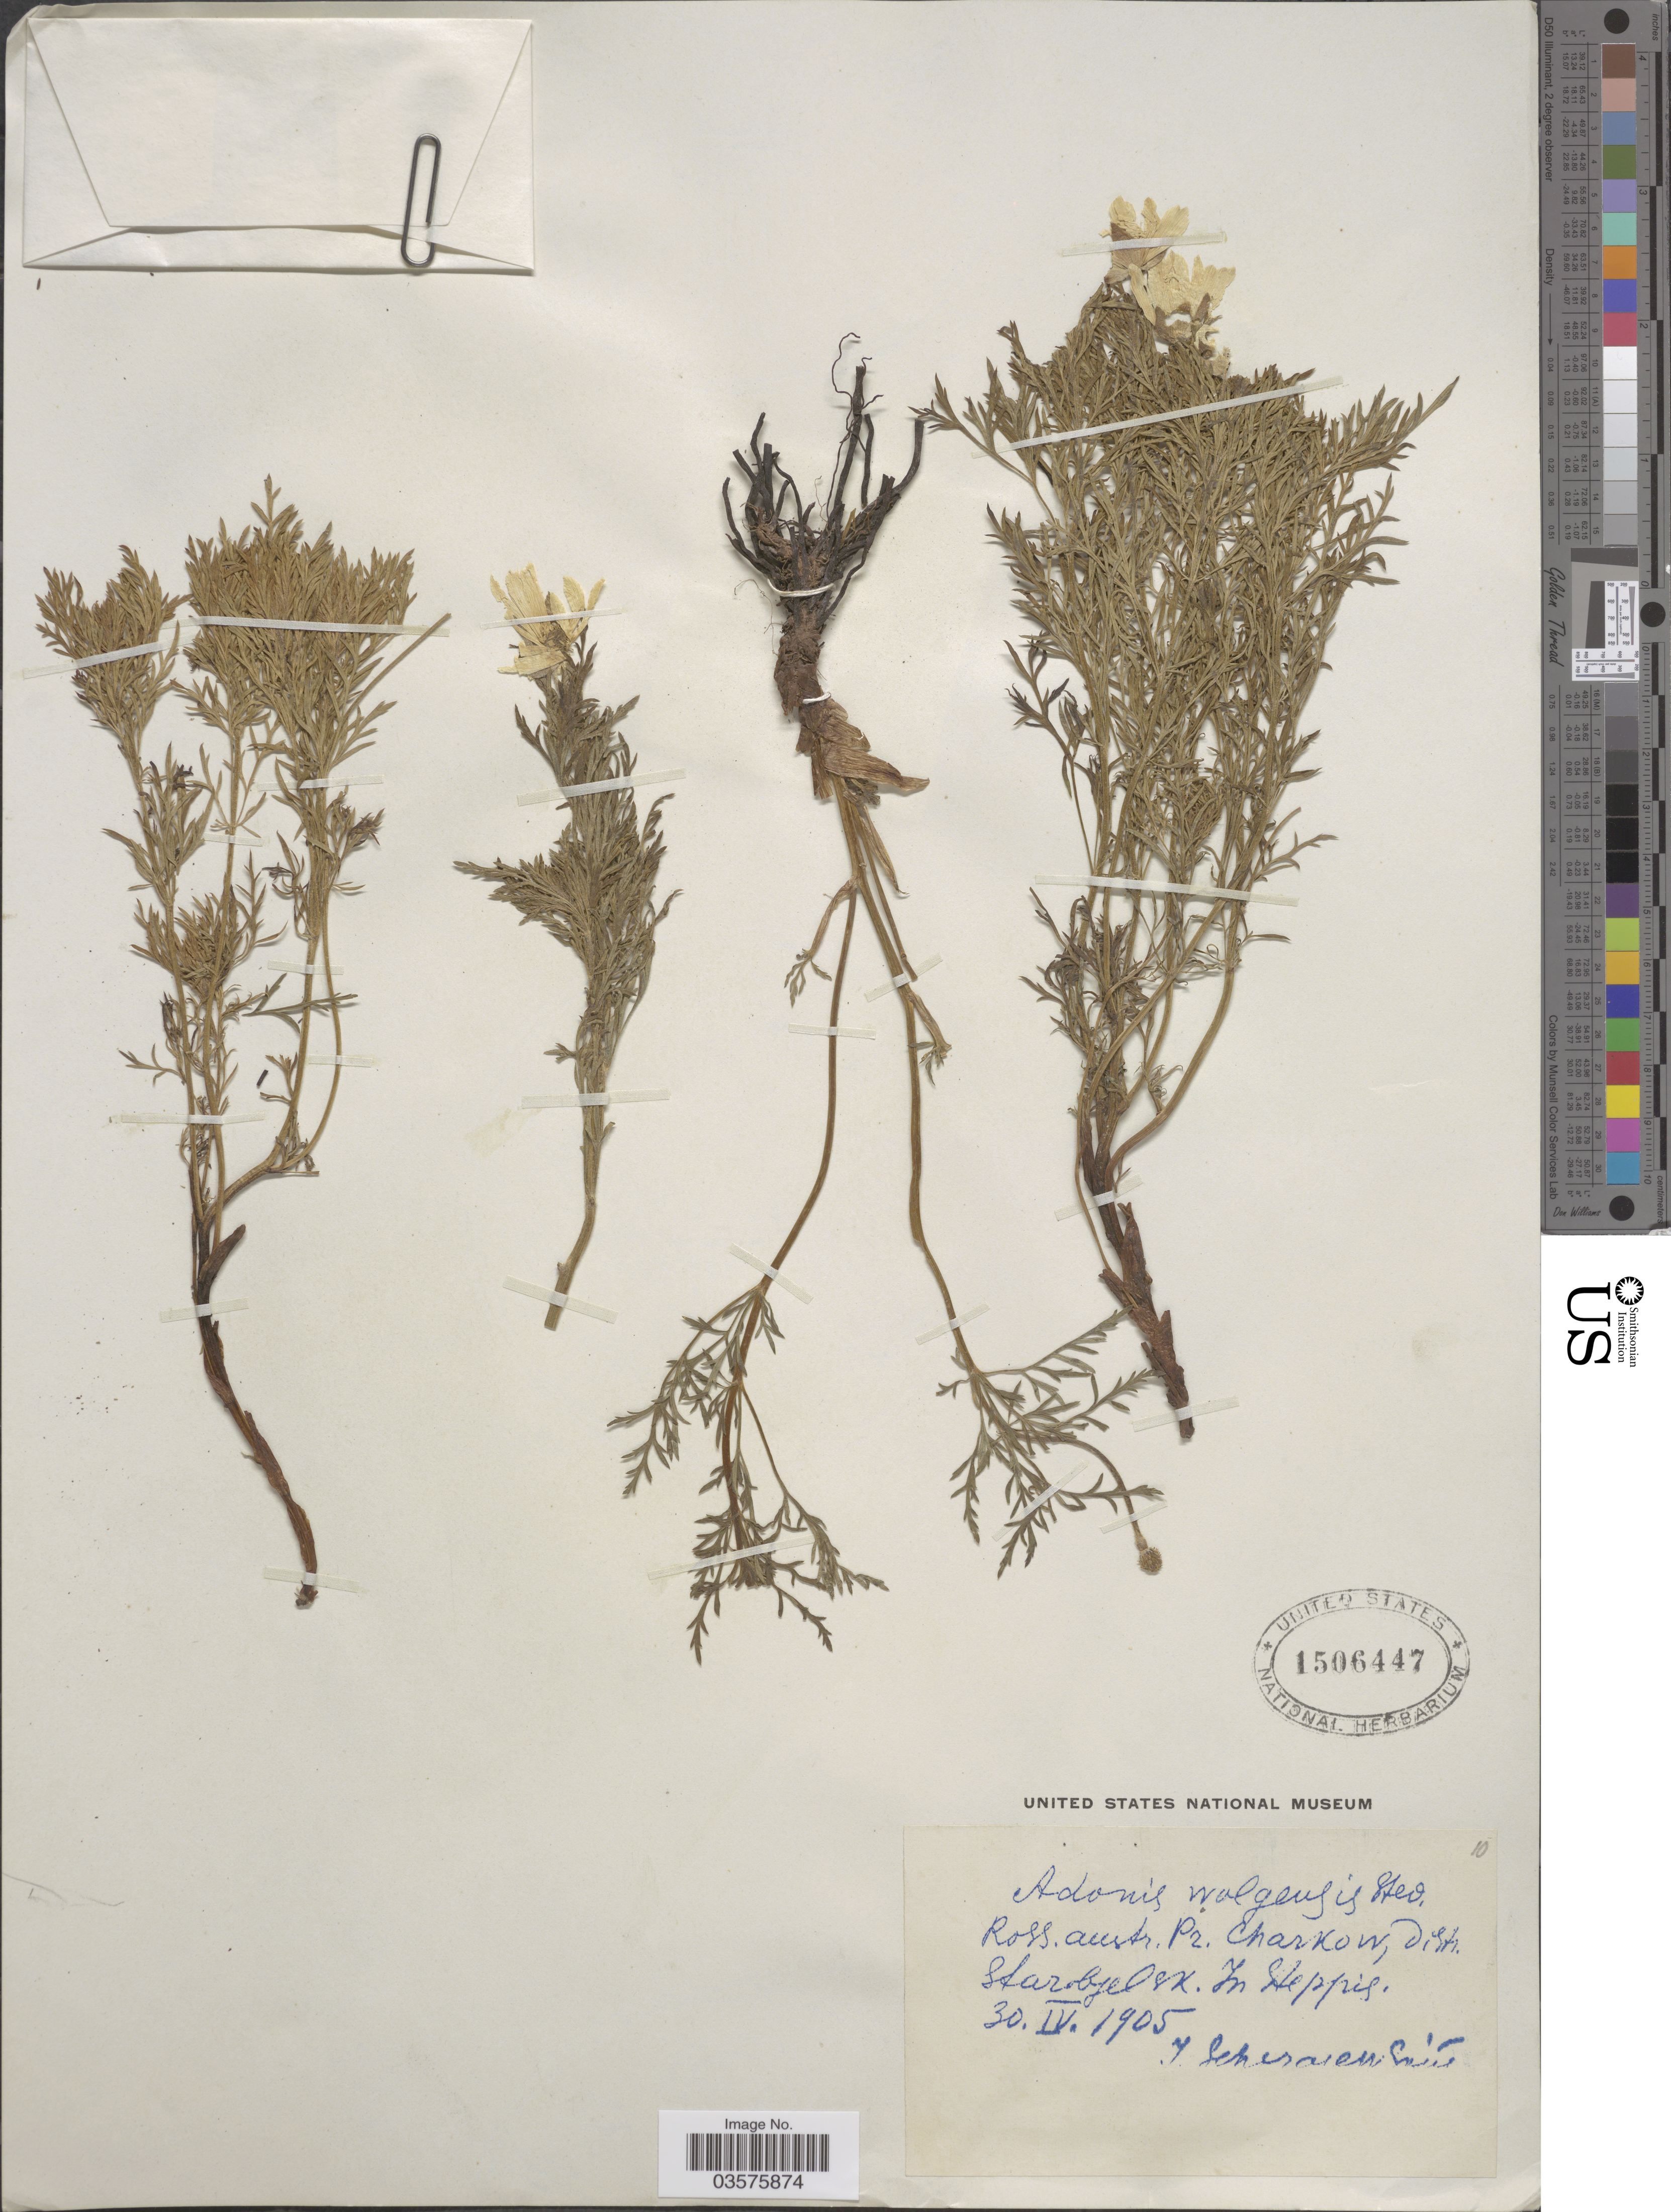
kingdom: Plantae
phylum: Tracheophyta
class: Magnoliopsida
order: Ranunculales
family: Ranunculaceae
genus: Adonis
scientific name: Adonis wolgensis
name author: Steven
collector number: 10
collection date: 1905-04-30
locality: Ross. austr. Pr. Charkow, distr. Starobjel [interpreted] sk [interpreted]. In Steppis.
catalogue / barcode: US 1506447